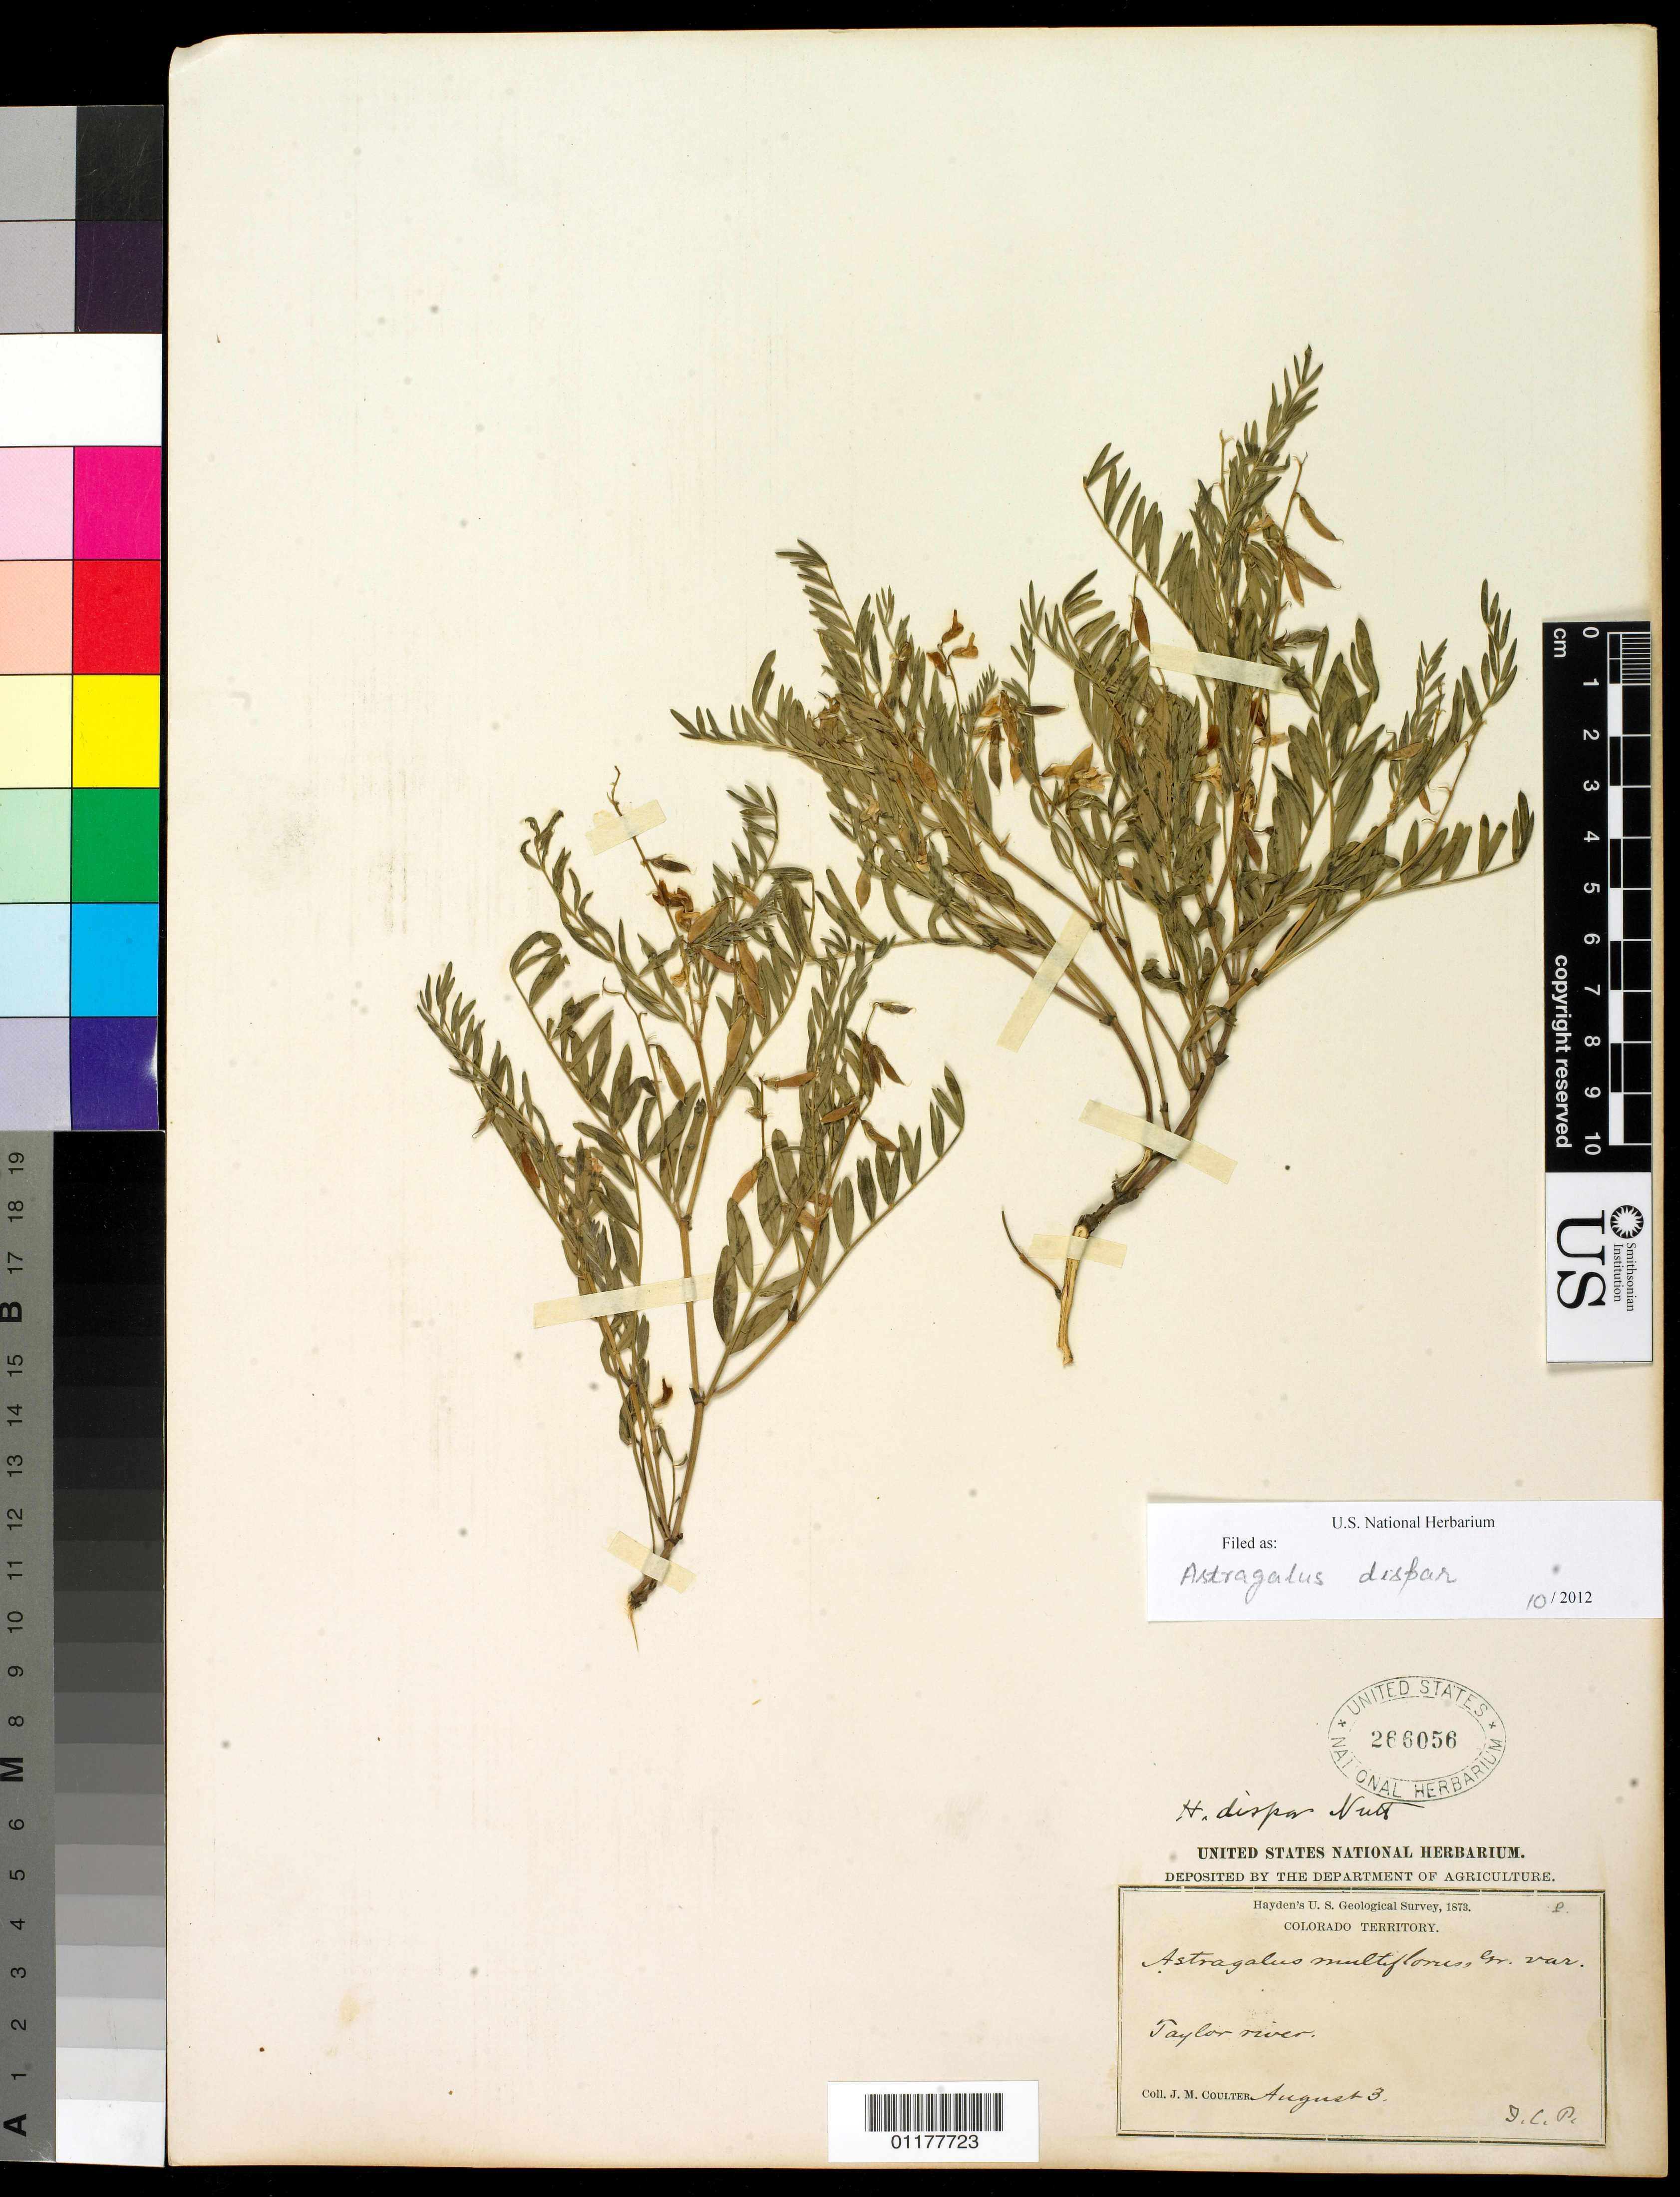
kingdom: Plantae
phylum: Tracheophyta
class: Magnoliopsida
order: Fabales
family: Fabaceae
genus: Astragalus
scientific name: Astragalus multiflorus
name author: (Pursh) A. Gray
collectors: J. M. Coulter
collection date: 1873-08-03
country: United States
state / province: Colorado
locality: Taylor River.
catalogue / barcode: US 266056